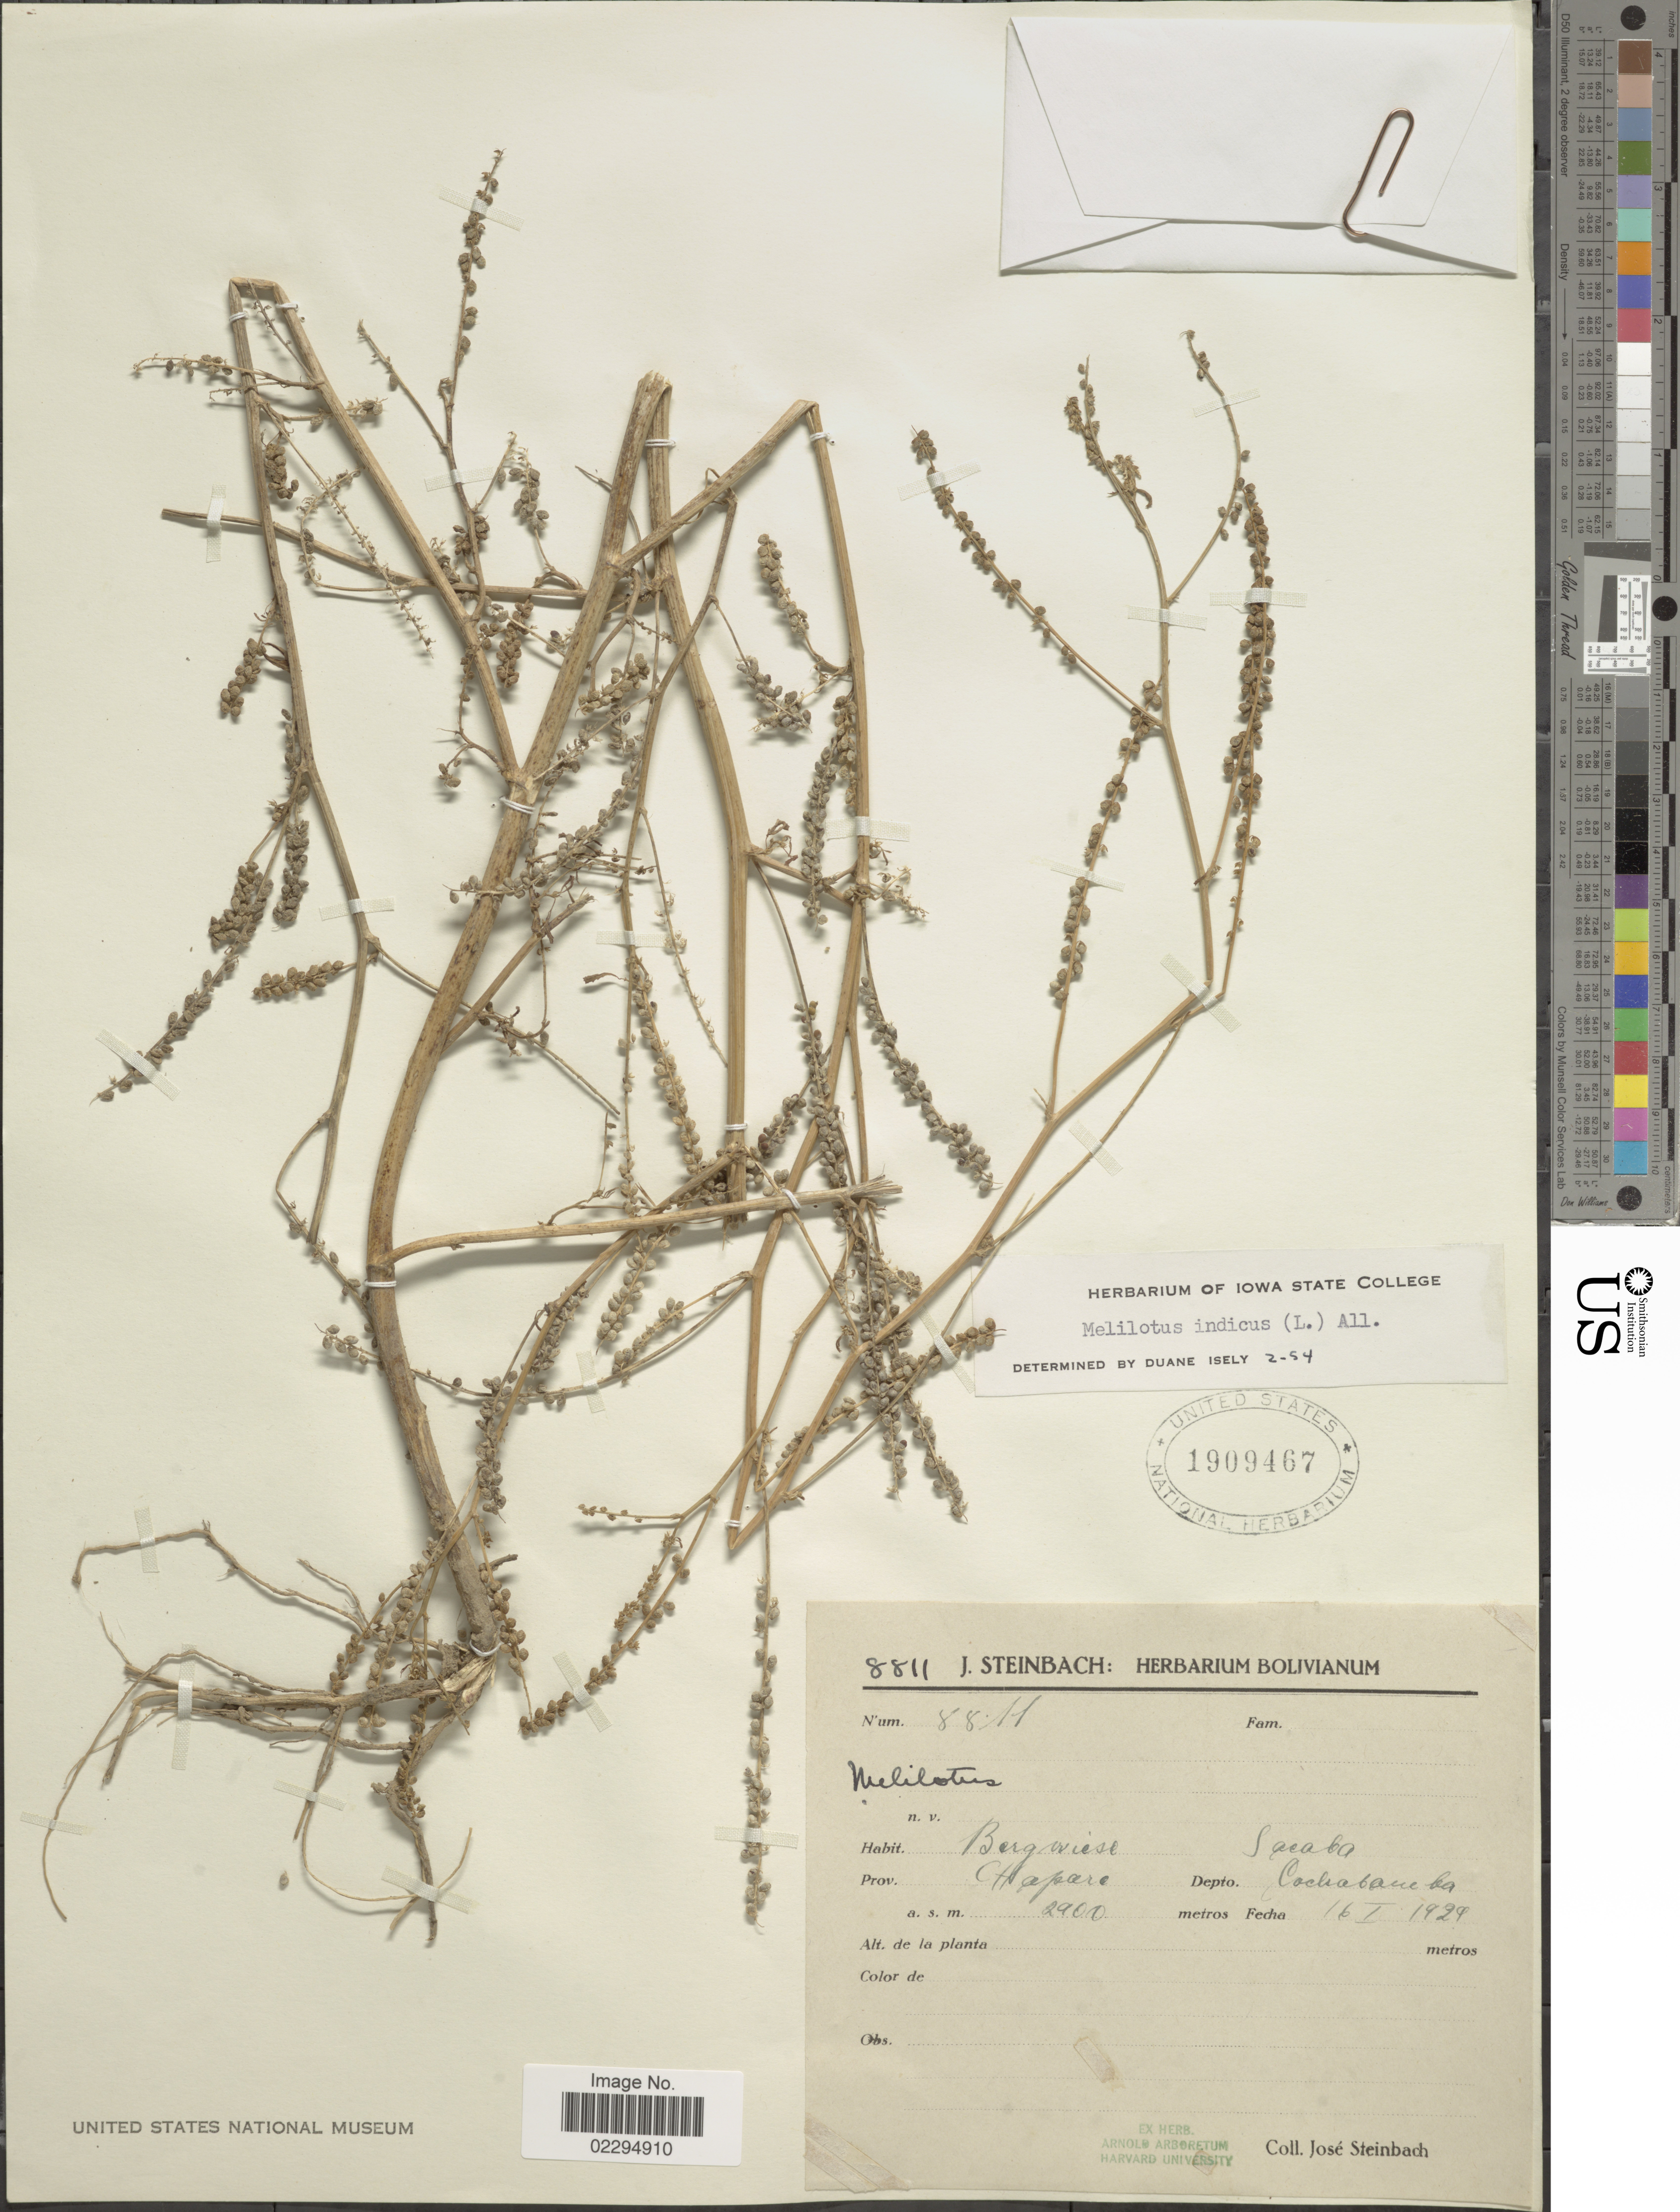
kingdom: Plantae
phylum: Tracheophyta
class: Magnoliopsida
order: Fabales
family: Fabaceae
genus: Melilotus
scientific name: Melilotus indicus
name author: (L.) All.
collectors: J. Steinbach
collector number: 8811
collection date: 1929-01-16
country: Bolivia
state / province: Cochabamba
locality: Bergwiese, Sacaba, Prov. Chapare Depto Cochabamba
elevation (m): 2900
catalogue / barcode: US 1909467